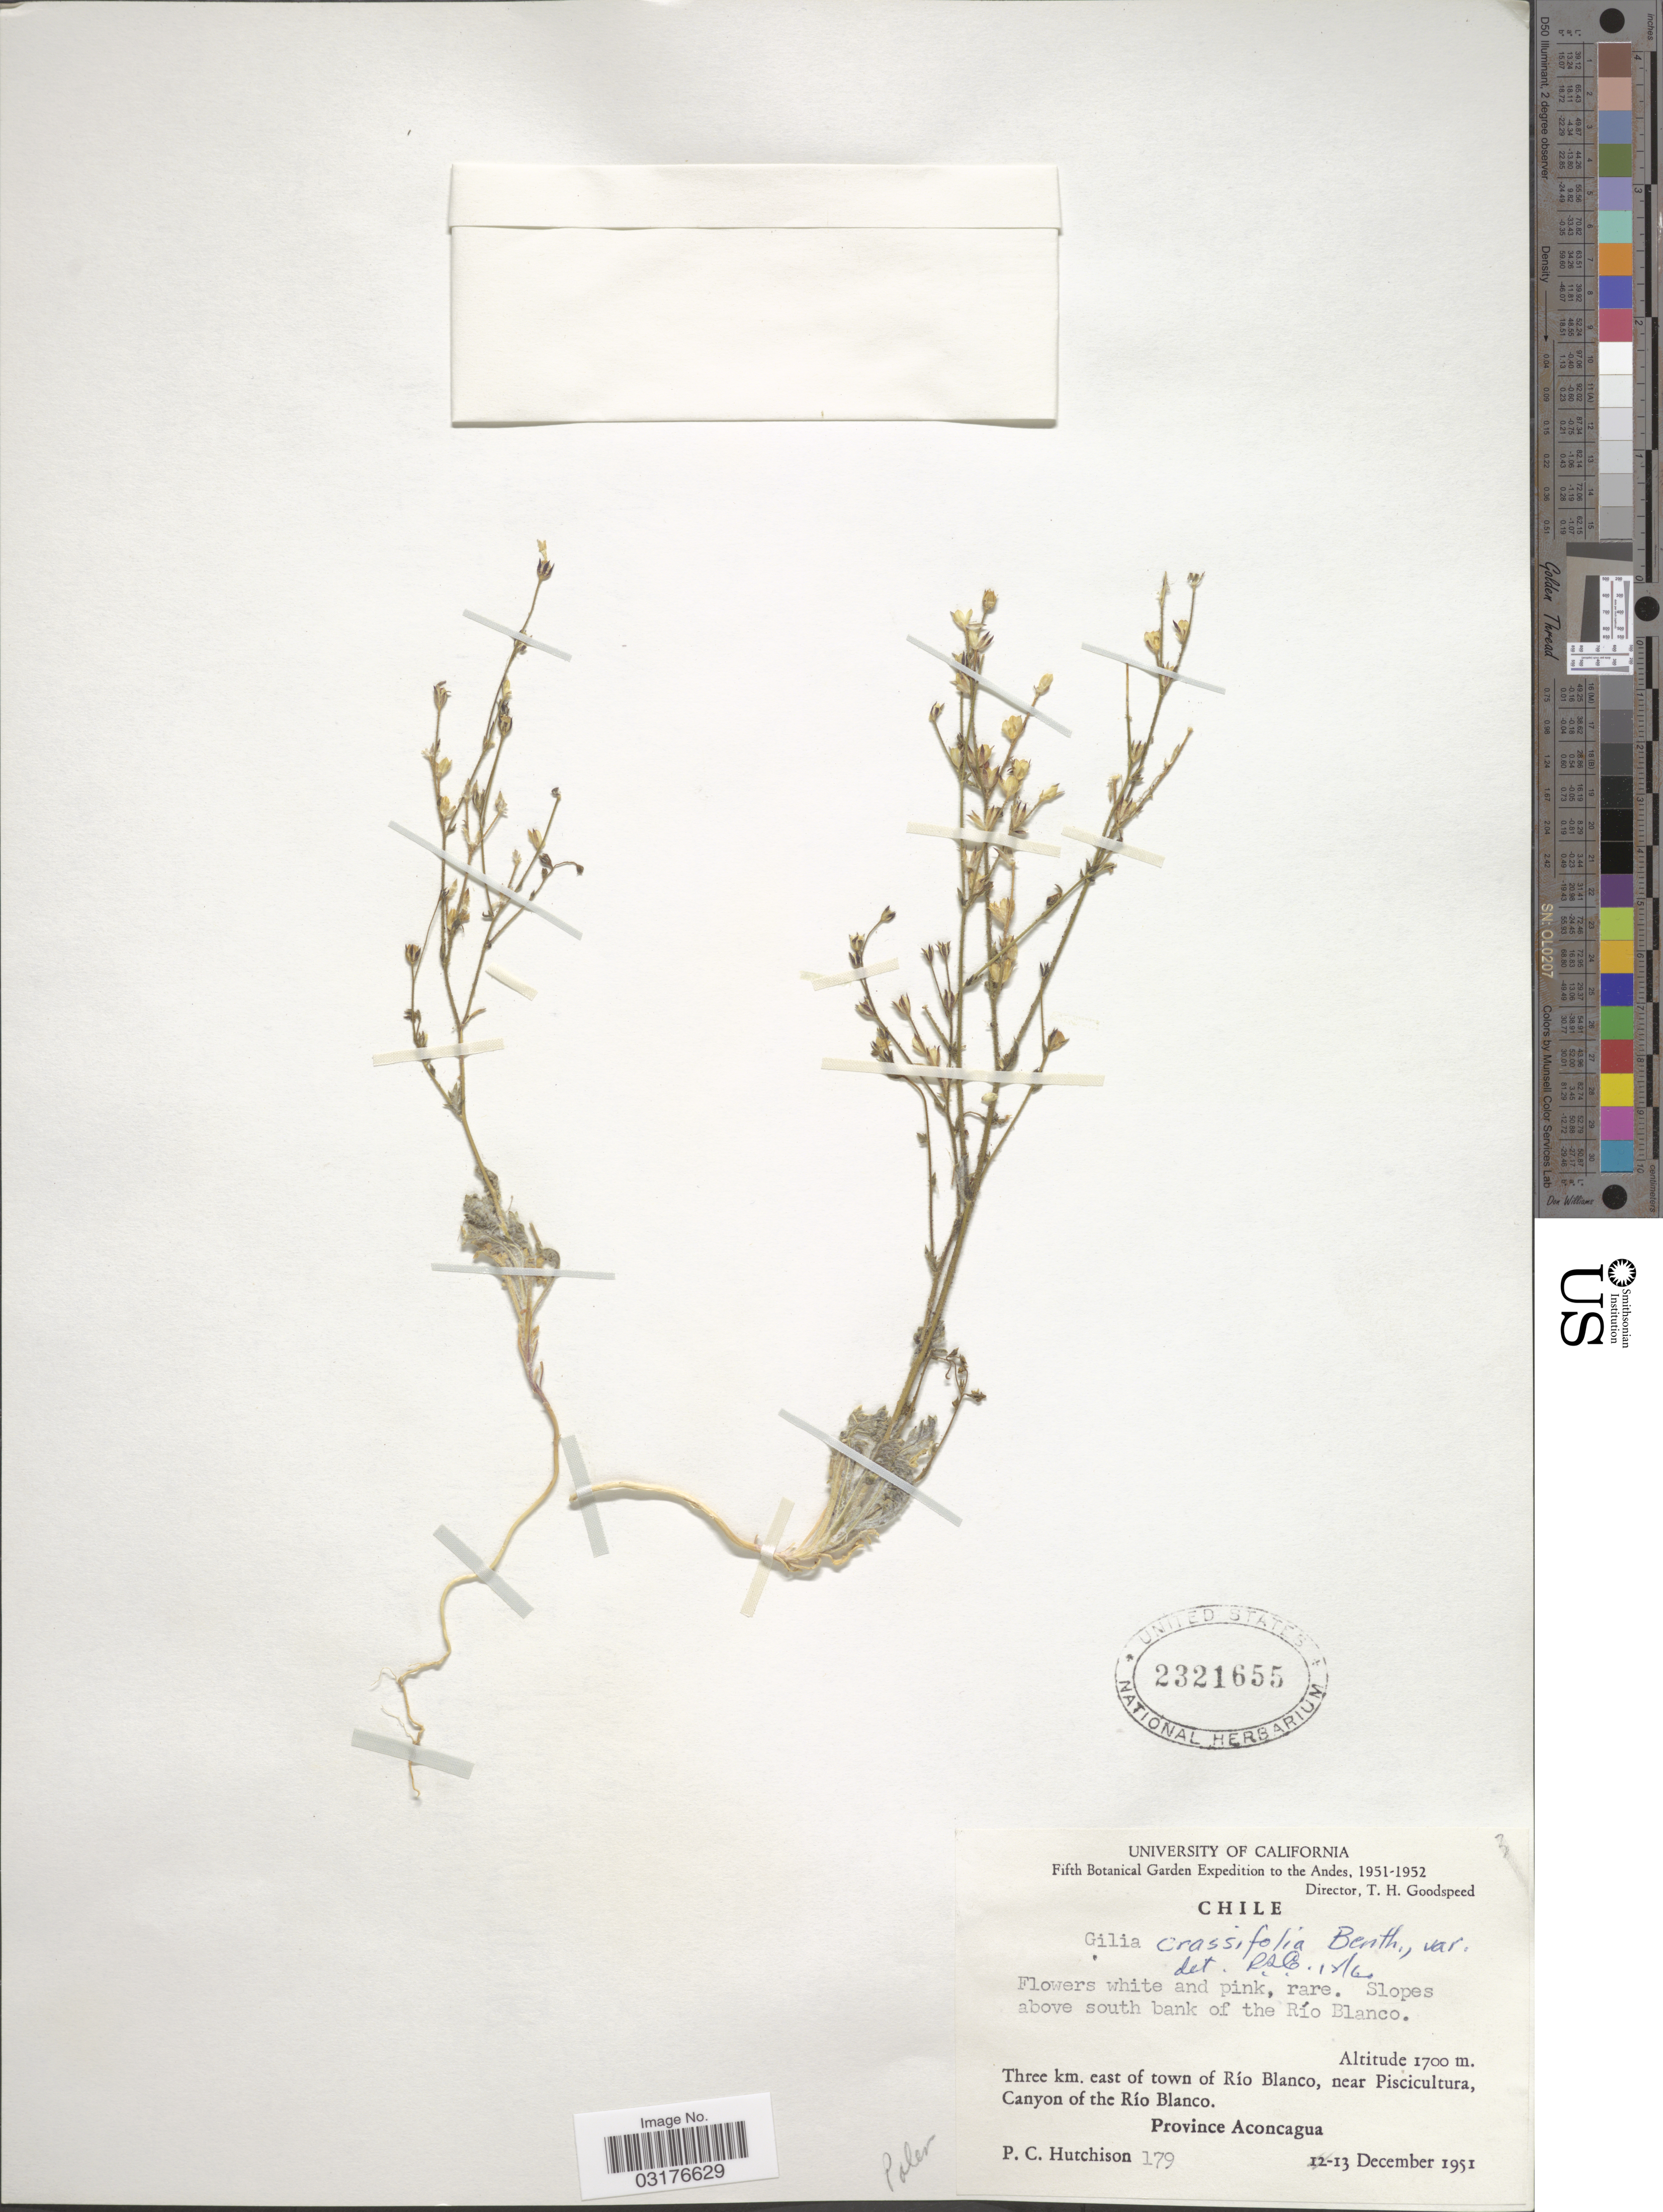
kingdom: Plantae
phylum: Tracheophyta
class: Magnoliopsida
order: Ericales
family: Polemoniaceae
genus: Gilia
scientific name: Gilia crassifolia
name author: Benth.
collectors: P. C. Hutchison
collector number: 179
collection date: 1951-12-13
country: Chile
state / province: Valparaíso (V)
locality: The Andes. Slopes above south bank of the Río Blanco. Three km. east of town of Río Blanco, near Piscicultura, Canyon of the Río Blanco. Province Aconcagua.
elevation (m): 1700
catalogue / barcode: US 2321655